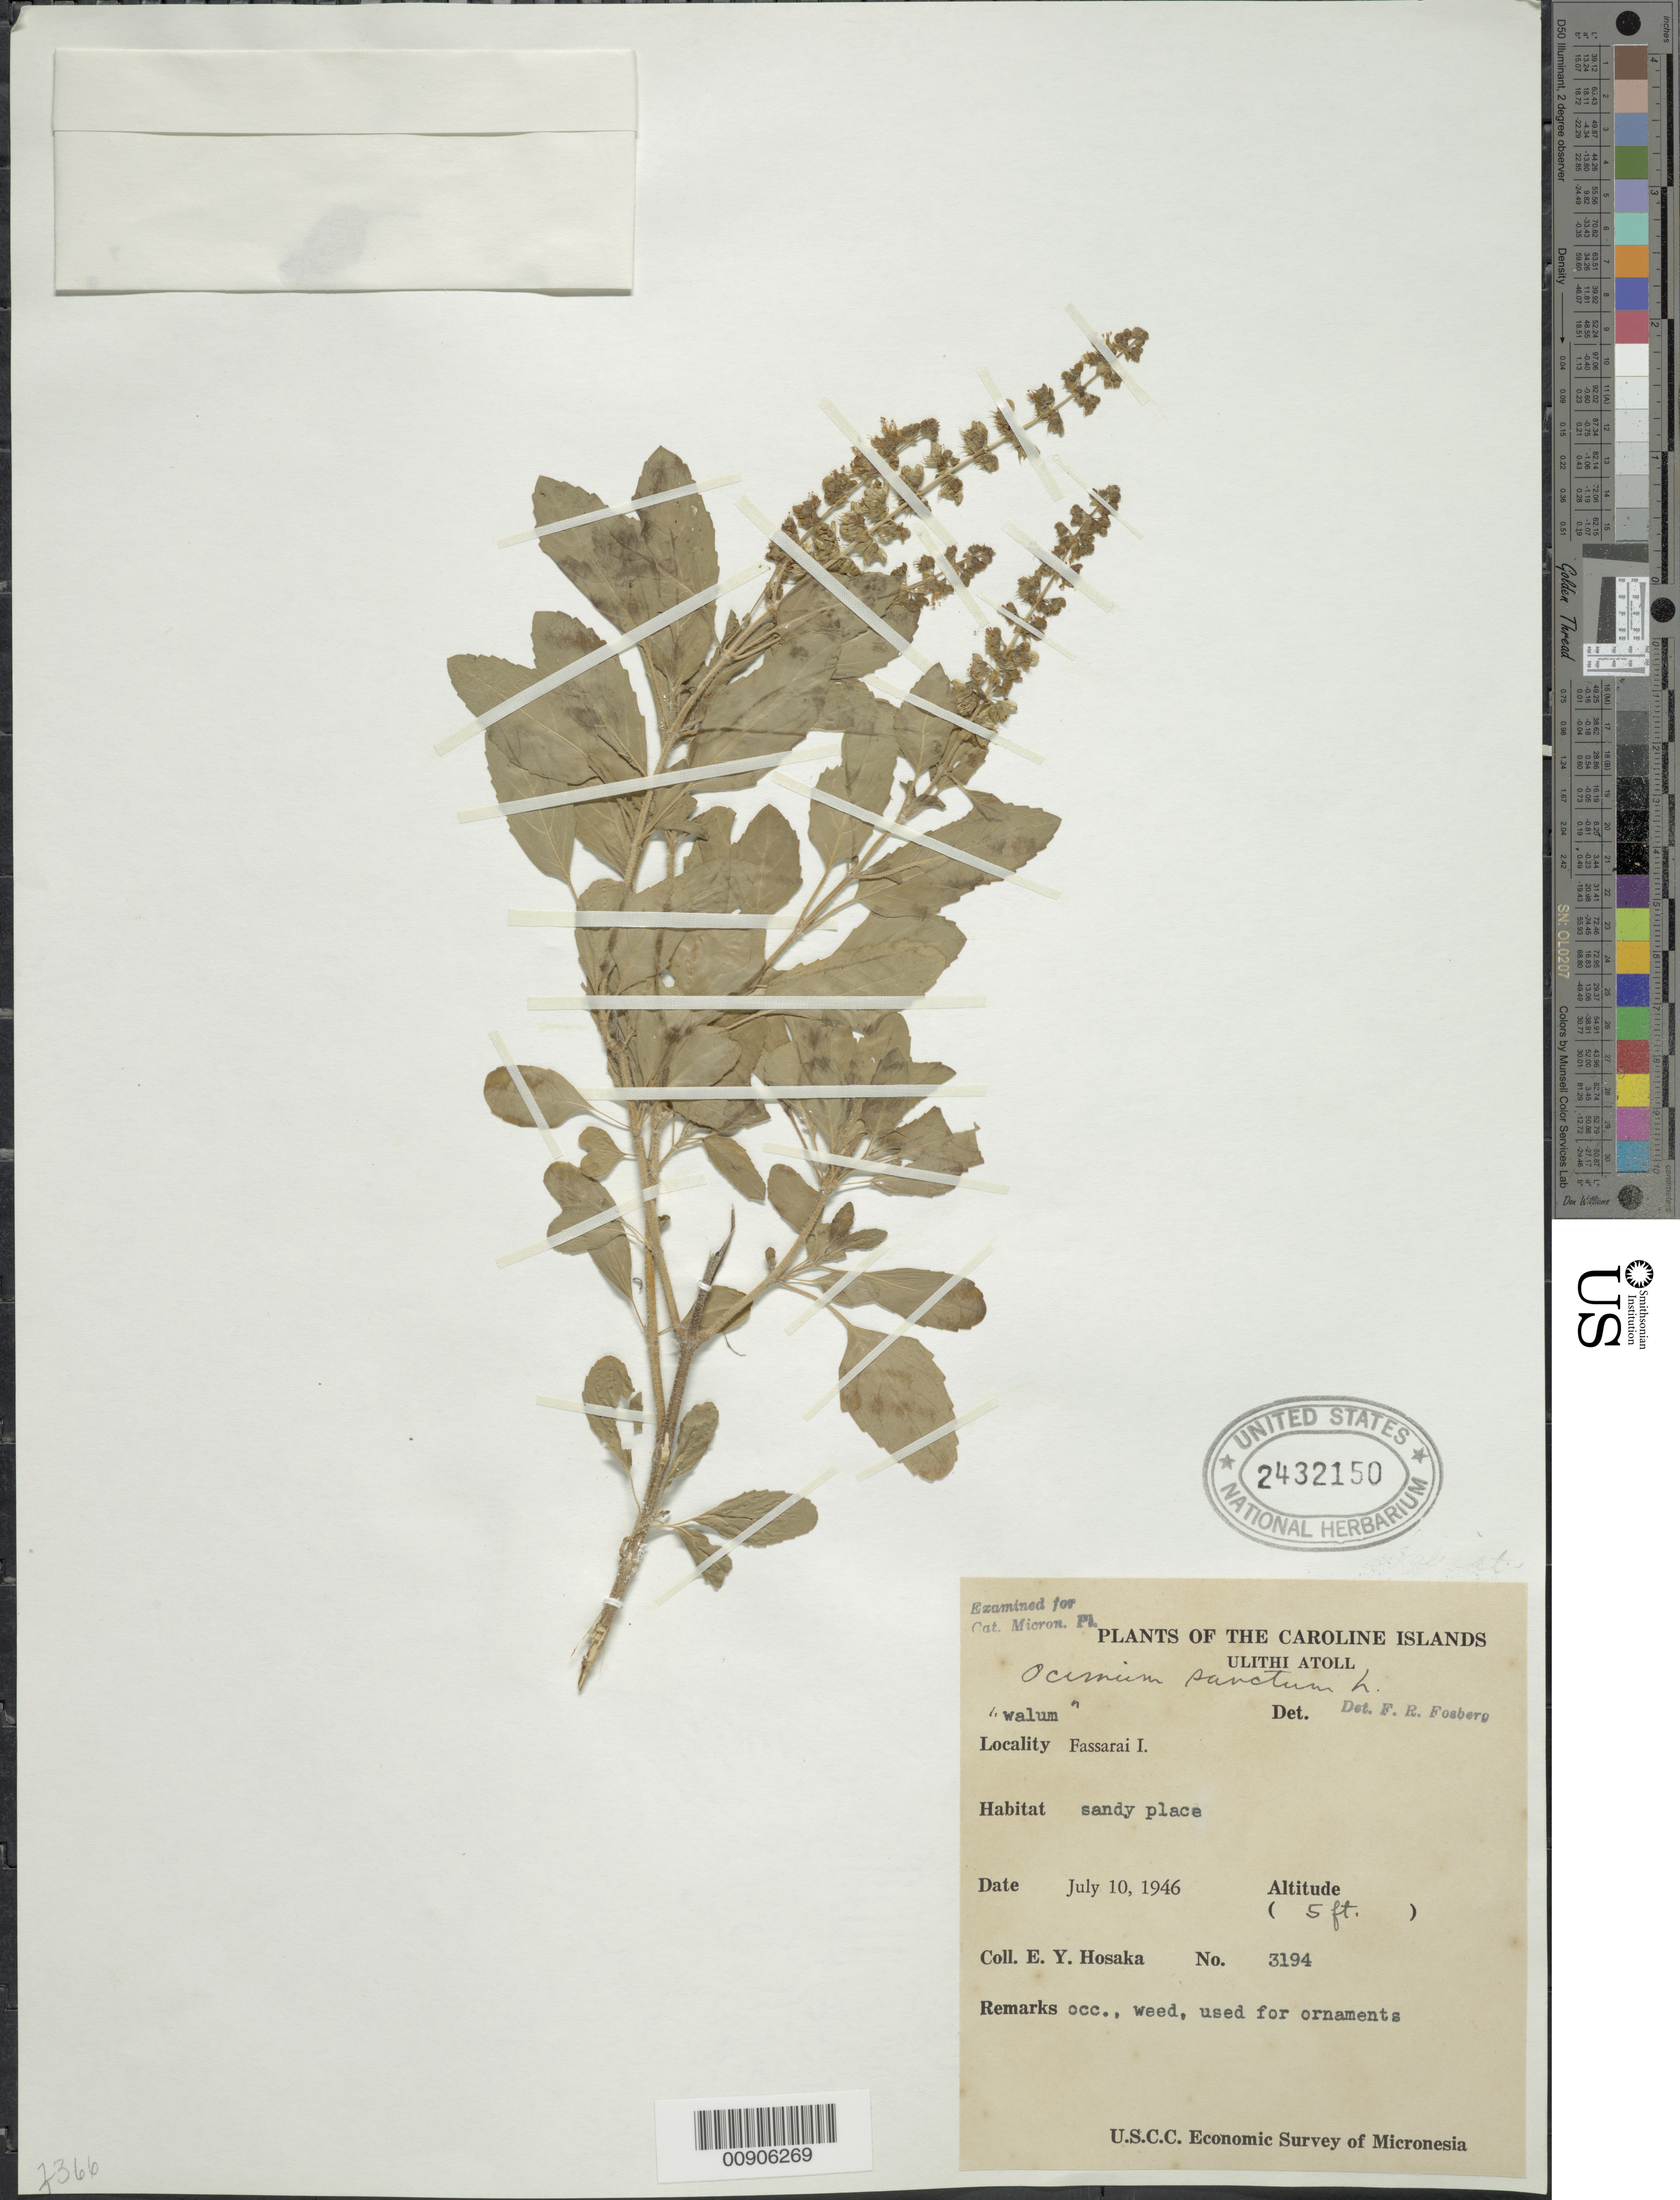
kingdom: Plantae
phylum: Tracheophyta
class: Magnoliopsida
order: Lamiales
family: Lamiaceae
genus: Ocimum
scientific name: Ocimum tenuiflorum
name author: L.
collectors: E. Y. Hosaka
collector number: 3194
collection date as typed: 10 Jul 1946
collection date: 1946-07-10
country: Micronesia, Federated States of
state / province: Yap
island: Ulithi Atoll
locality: Fassarai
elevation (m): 2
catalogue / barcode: US 2432150